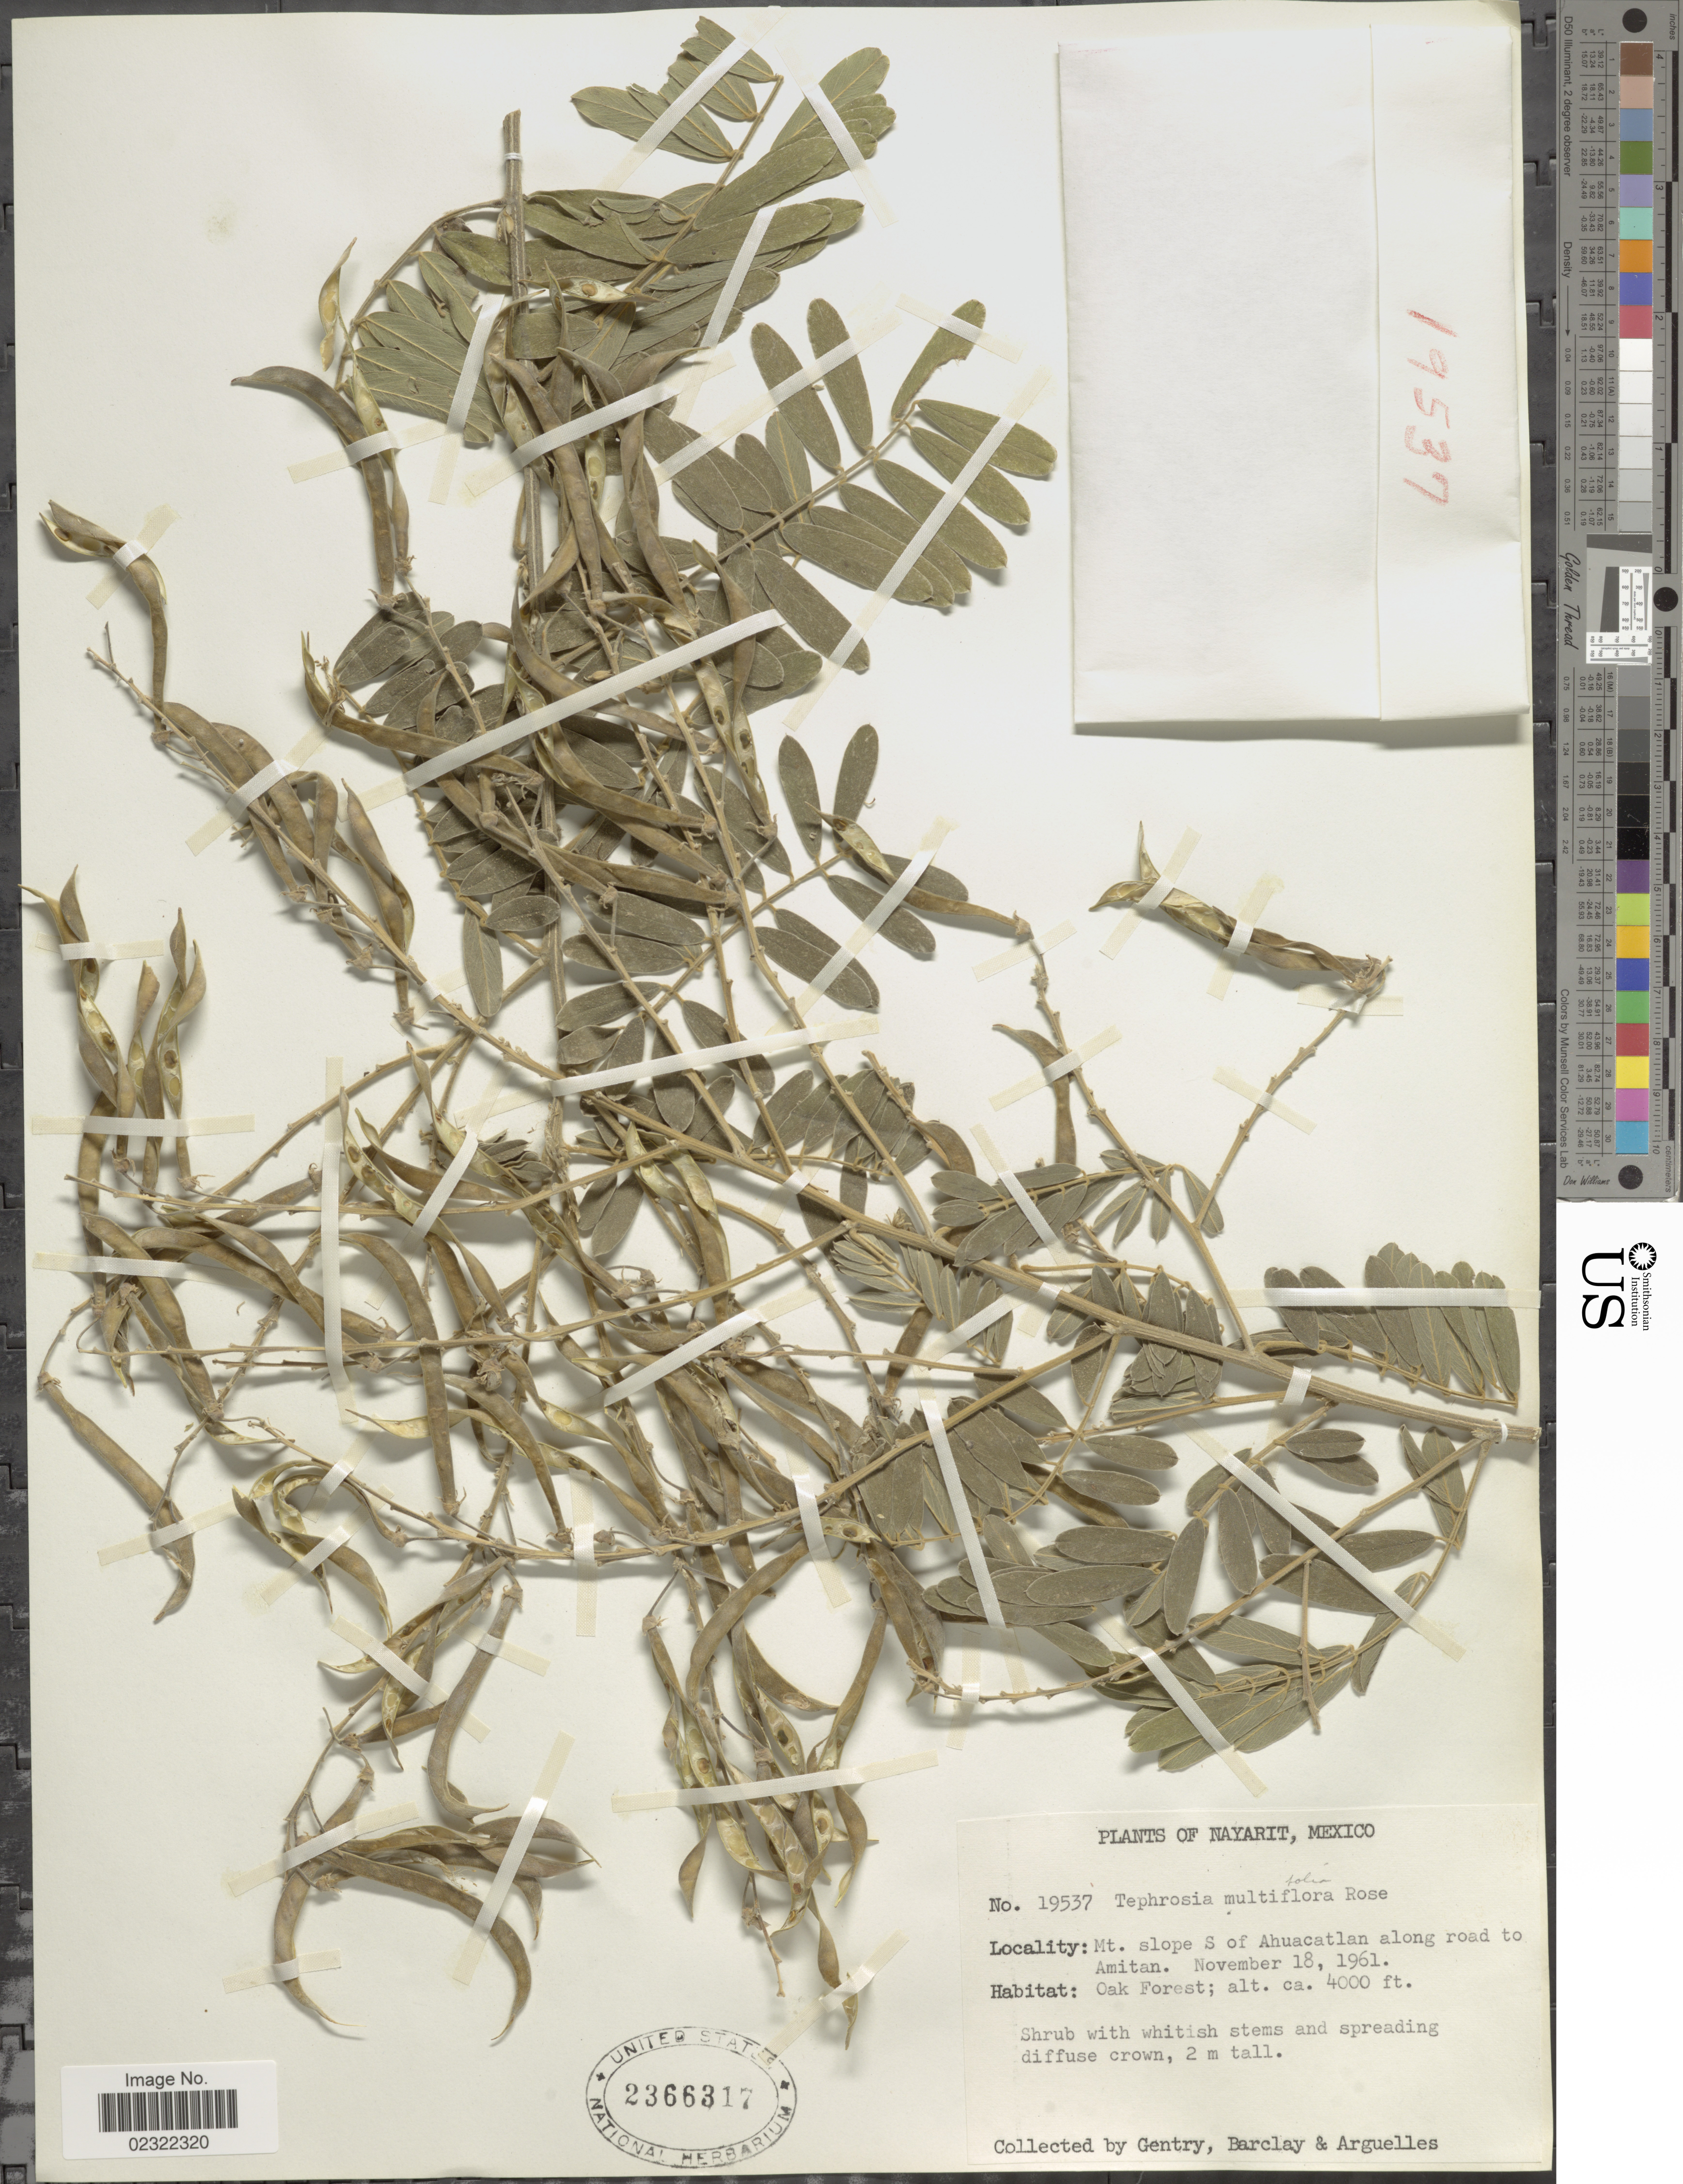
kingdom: Plantae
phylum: Tracheophyta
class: Magnoliopsida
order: Fabales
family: Fabaceae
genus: Tephrosia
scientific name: Tephrosia multifolia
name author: Rose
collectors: Gentry, --, -- Barclay & Arguelles, --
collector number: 19537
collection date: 1961-11-18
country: Mexico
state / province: Nayarit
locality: Nayarit, Mexico, Mt. slope S of Ahuacatlan along road to Amitan.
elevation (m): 1219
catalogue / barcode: US 2366317